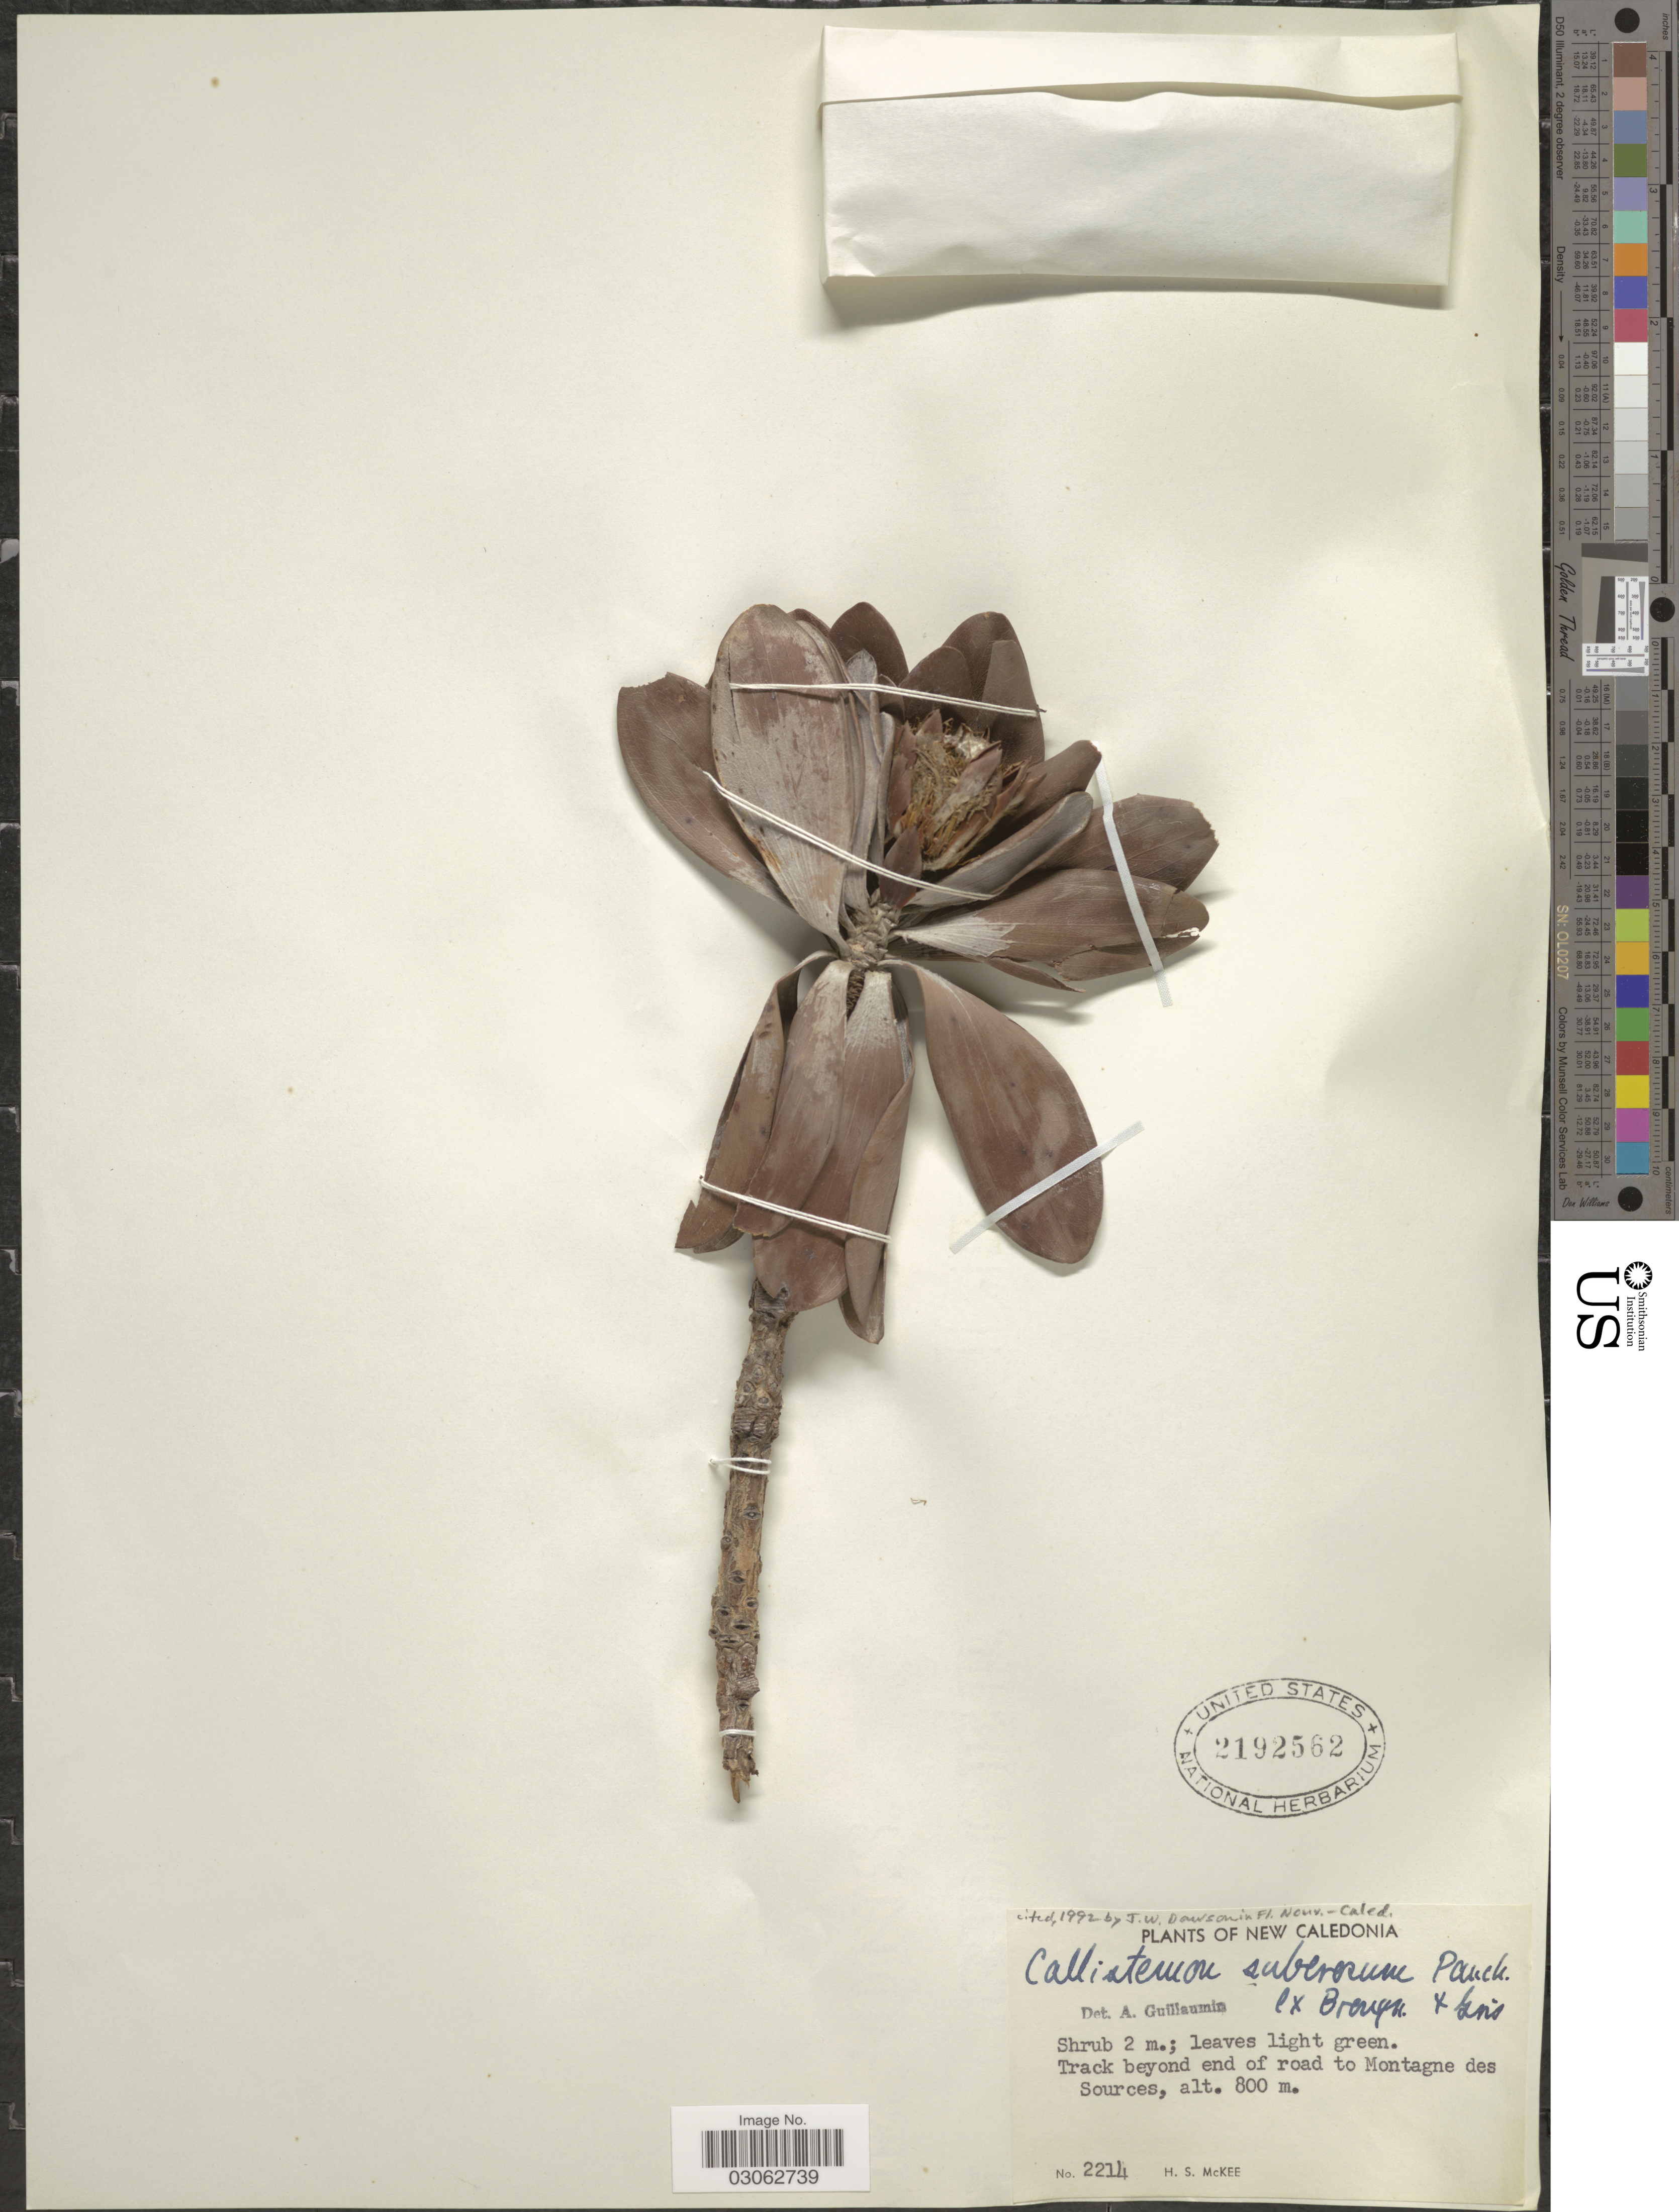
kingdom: Plantae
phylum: Tracheophyta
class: Magnoliopsida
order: Myrtales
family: Myrtaceae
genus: Callistemon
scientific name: Callistemon suberosus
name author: Pancher ex Brongn. & Gris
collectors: H. S. McKee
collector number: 2214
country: New Caledonia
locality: Track beyond end of road to Montagne des Sources.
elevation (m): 800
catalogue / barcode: US 2192562